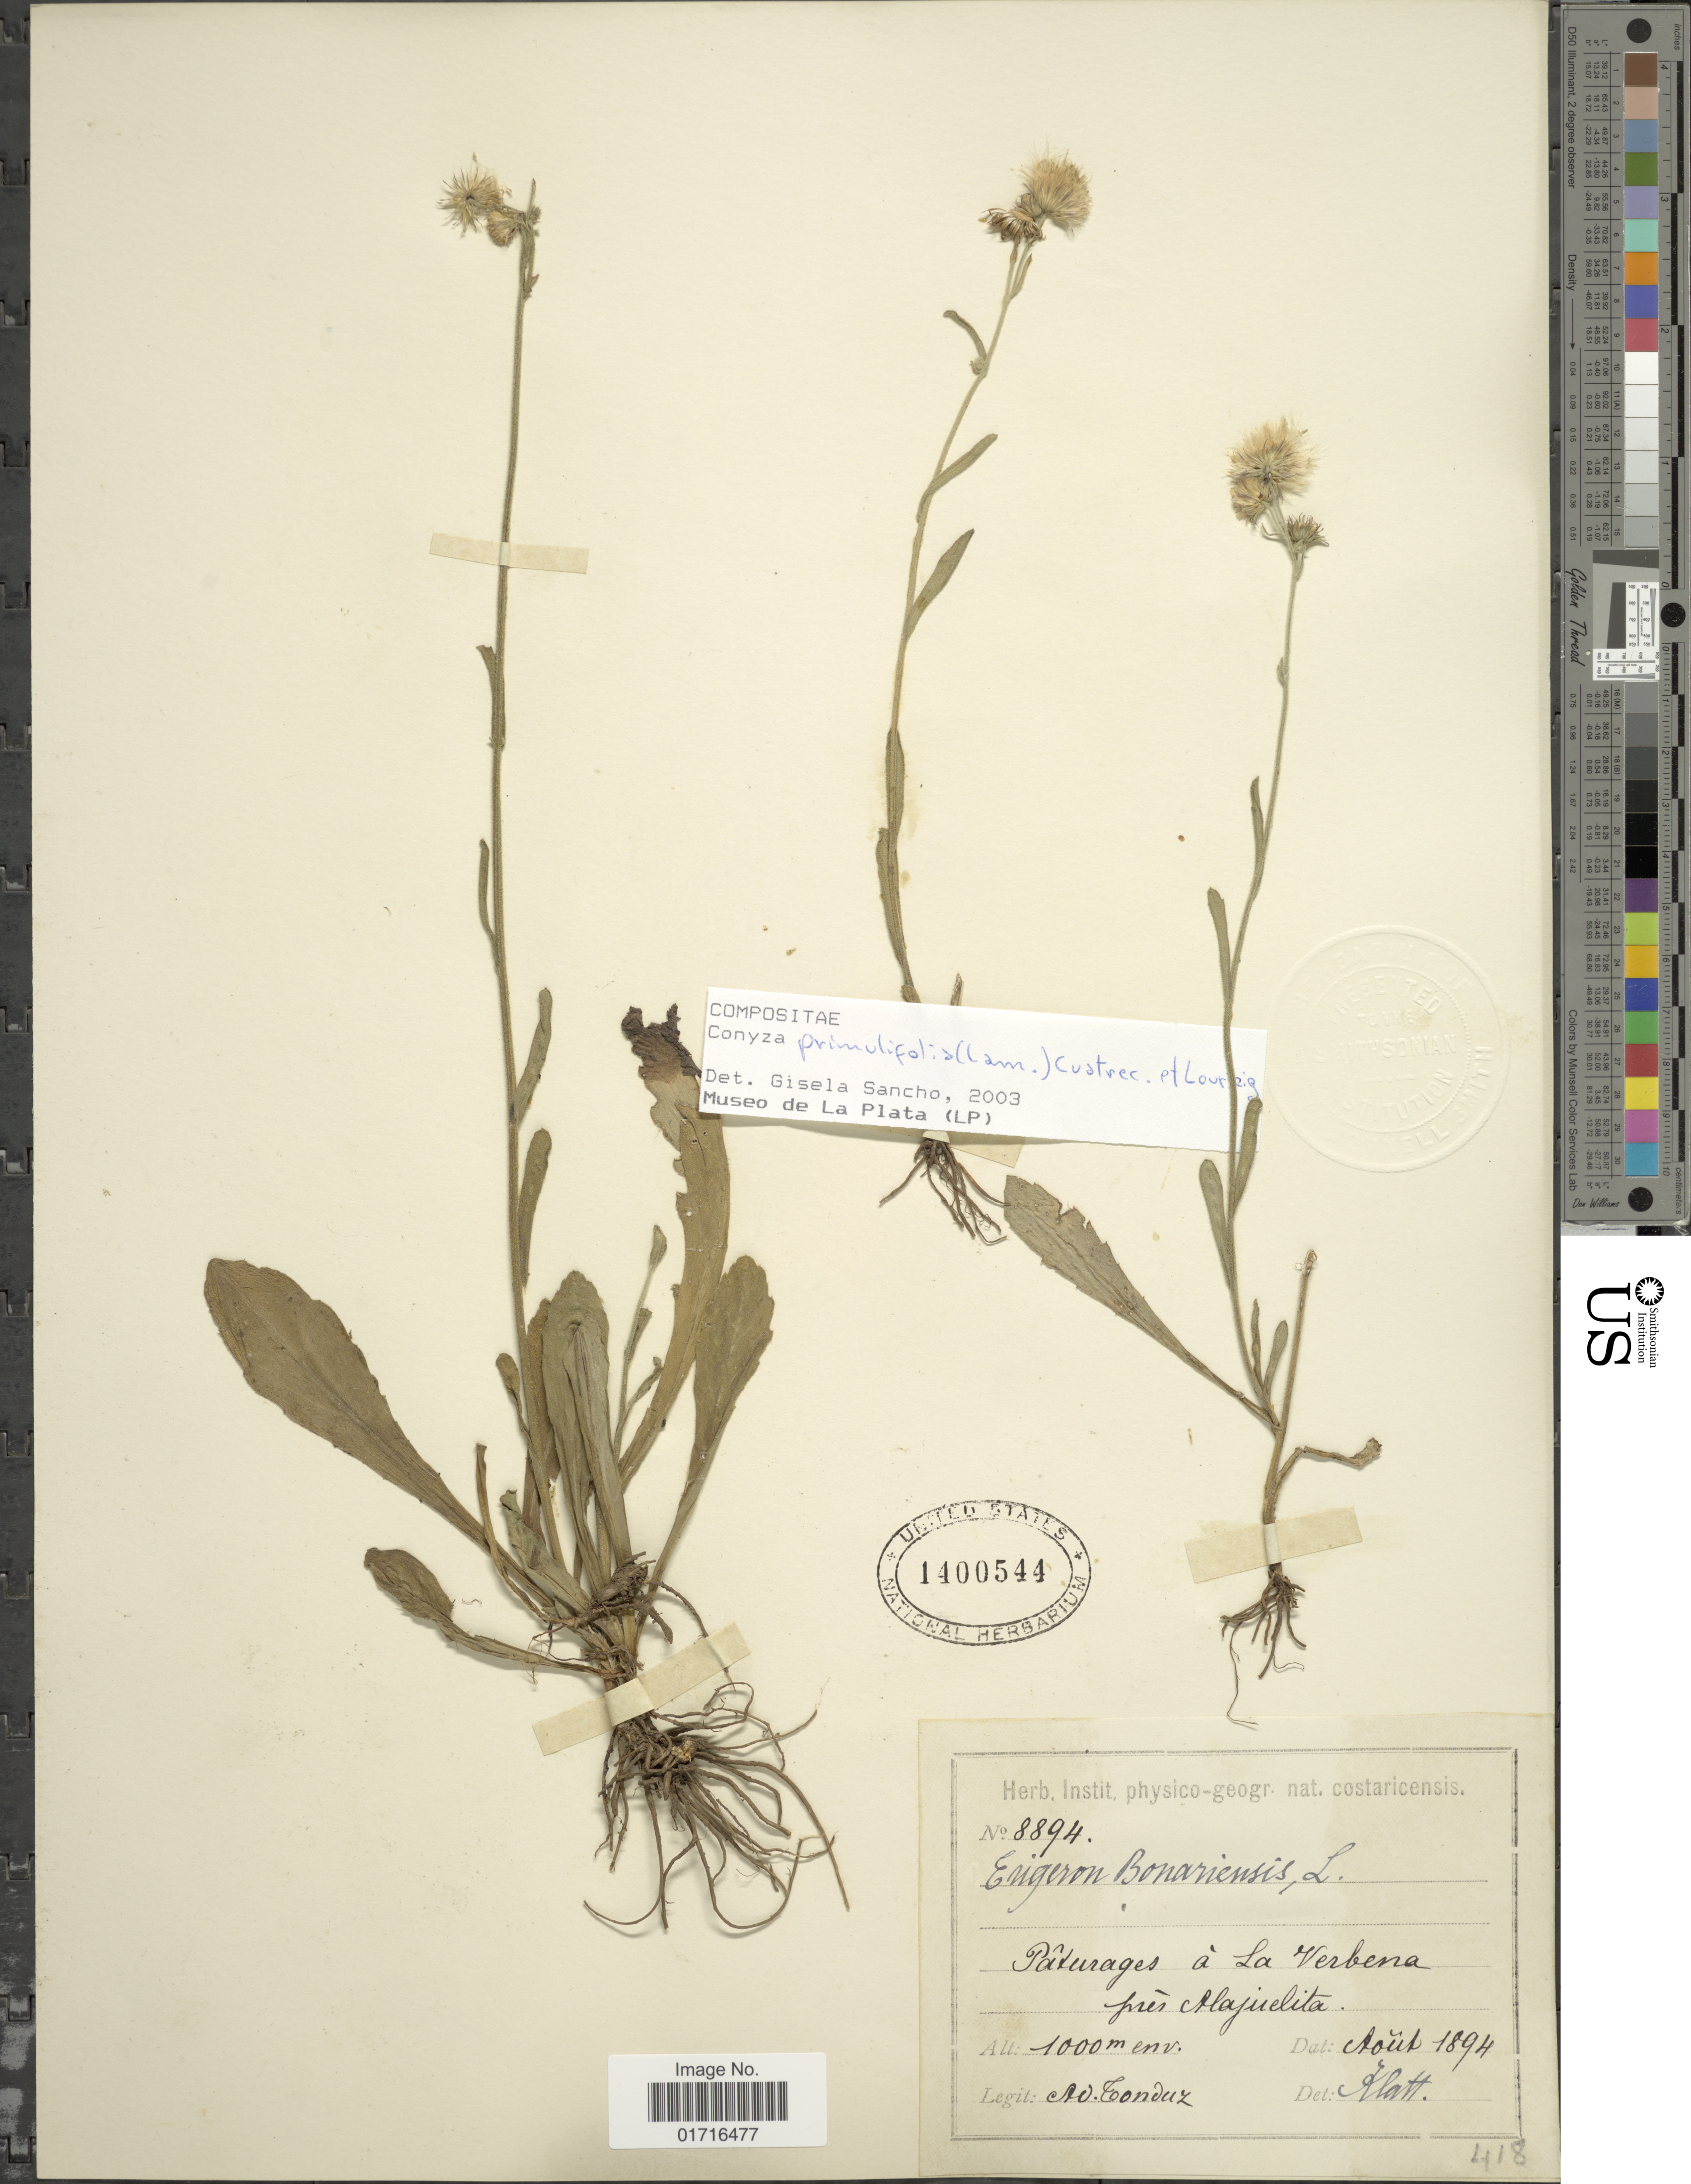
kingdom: Plantae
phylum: Tracheophyta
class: Magnoliopsida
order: Asterales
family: Asteraceae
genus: Conyza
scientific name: Conyza chilensis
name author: Spreng.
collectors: A. Tonduz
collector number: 8894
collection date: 1894-08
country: Costa Rica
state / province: San José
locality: Pâturages a La Verbena pres Alajuelita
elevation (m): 1000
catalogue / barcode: US 1400544